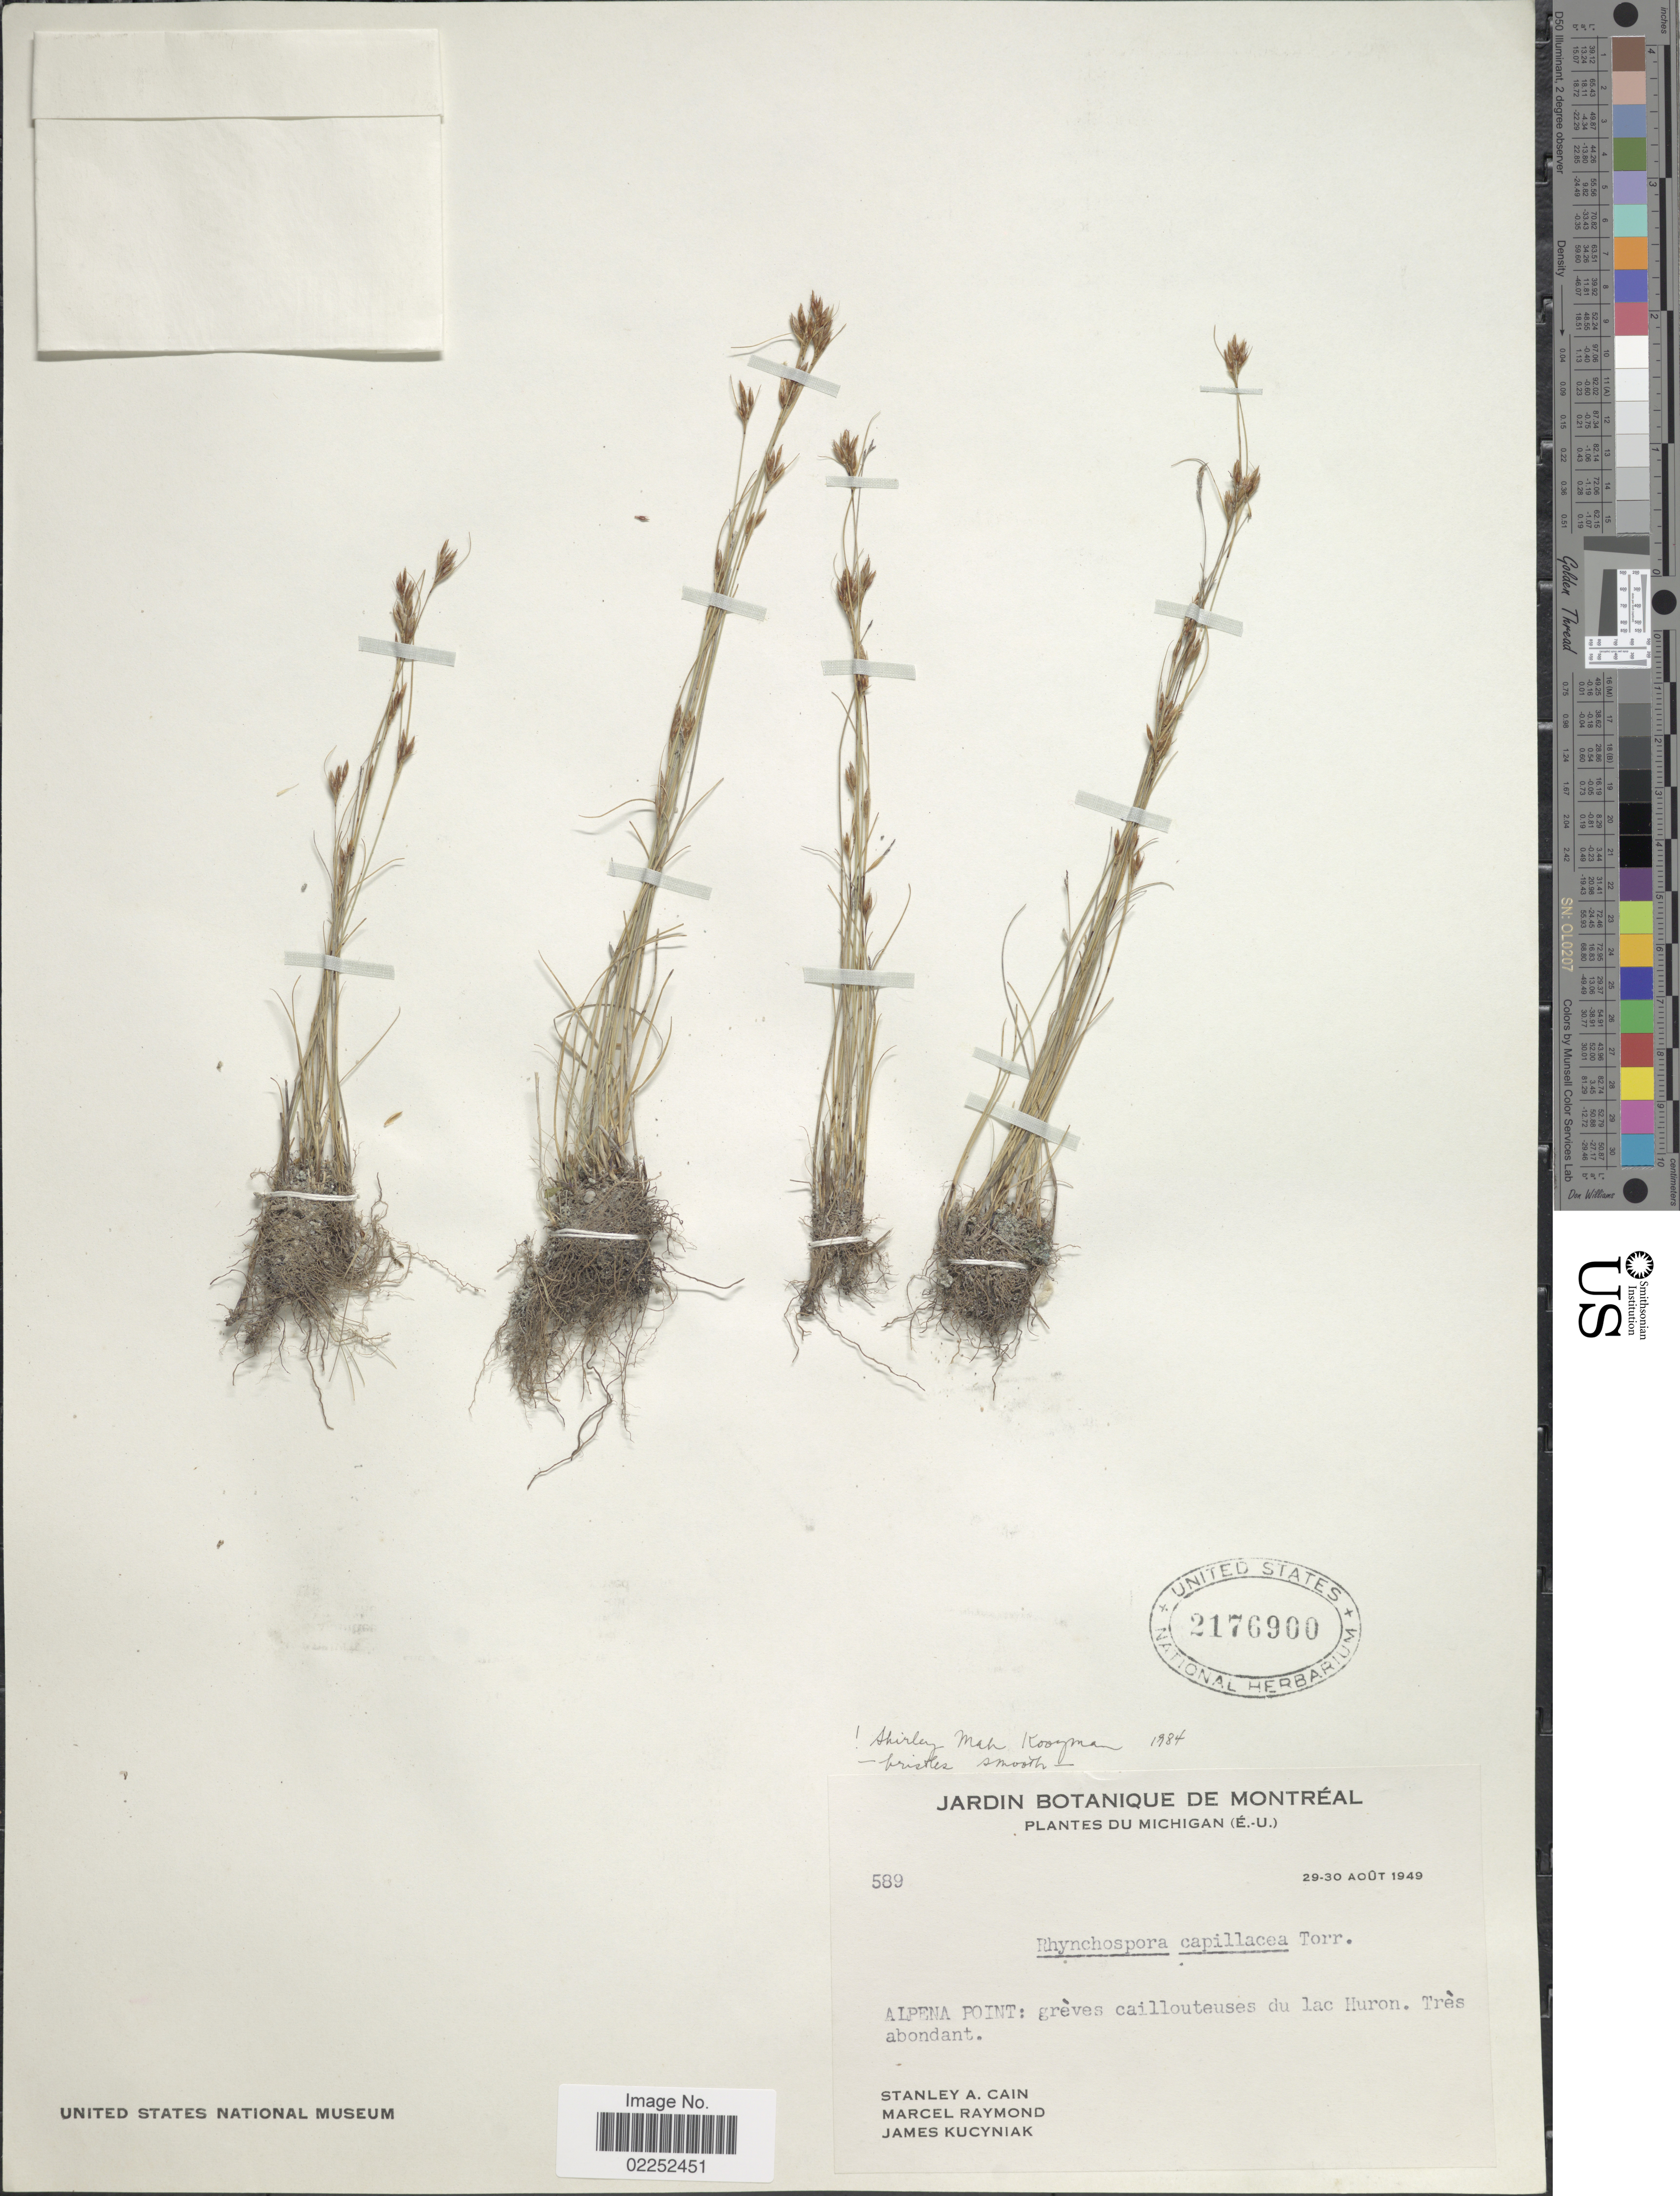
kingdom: Plantae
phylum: Tracheophyta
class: Liliopsida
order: Poales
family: Cyperaceae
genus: Rhynchospora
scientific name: Rhynchospora capillacea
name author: Torr.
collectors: S. Cain, M. Raymond & J. Kucyniak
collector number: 589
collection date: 1949-08-29/1949-08-30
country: United States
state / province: Michigan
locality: Alpena Point: grèves caillouteuses du lac Huron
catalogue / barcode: US 2176900